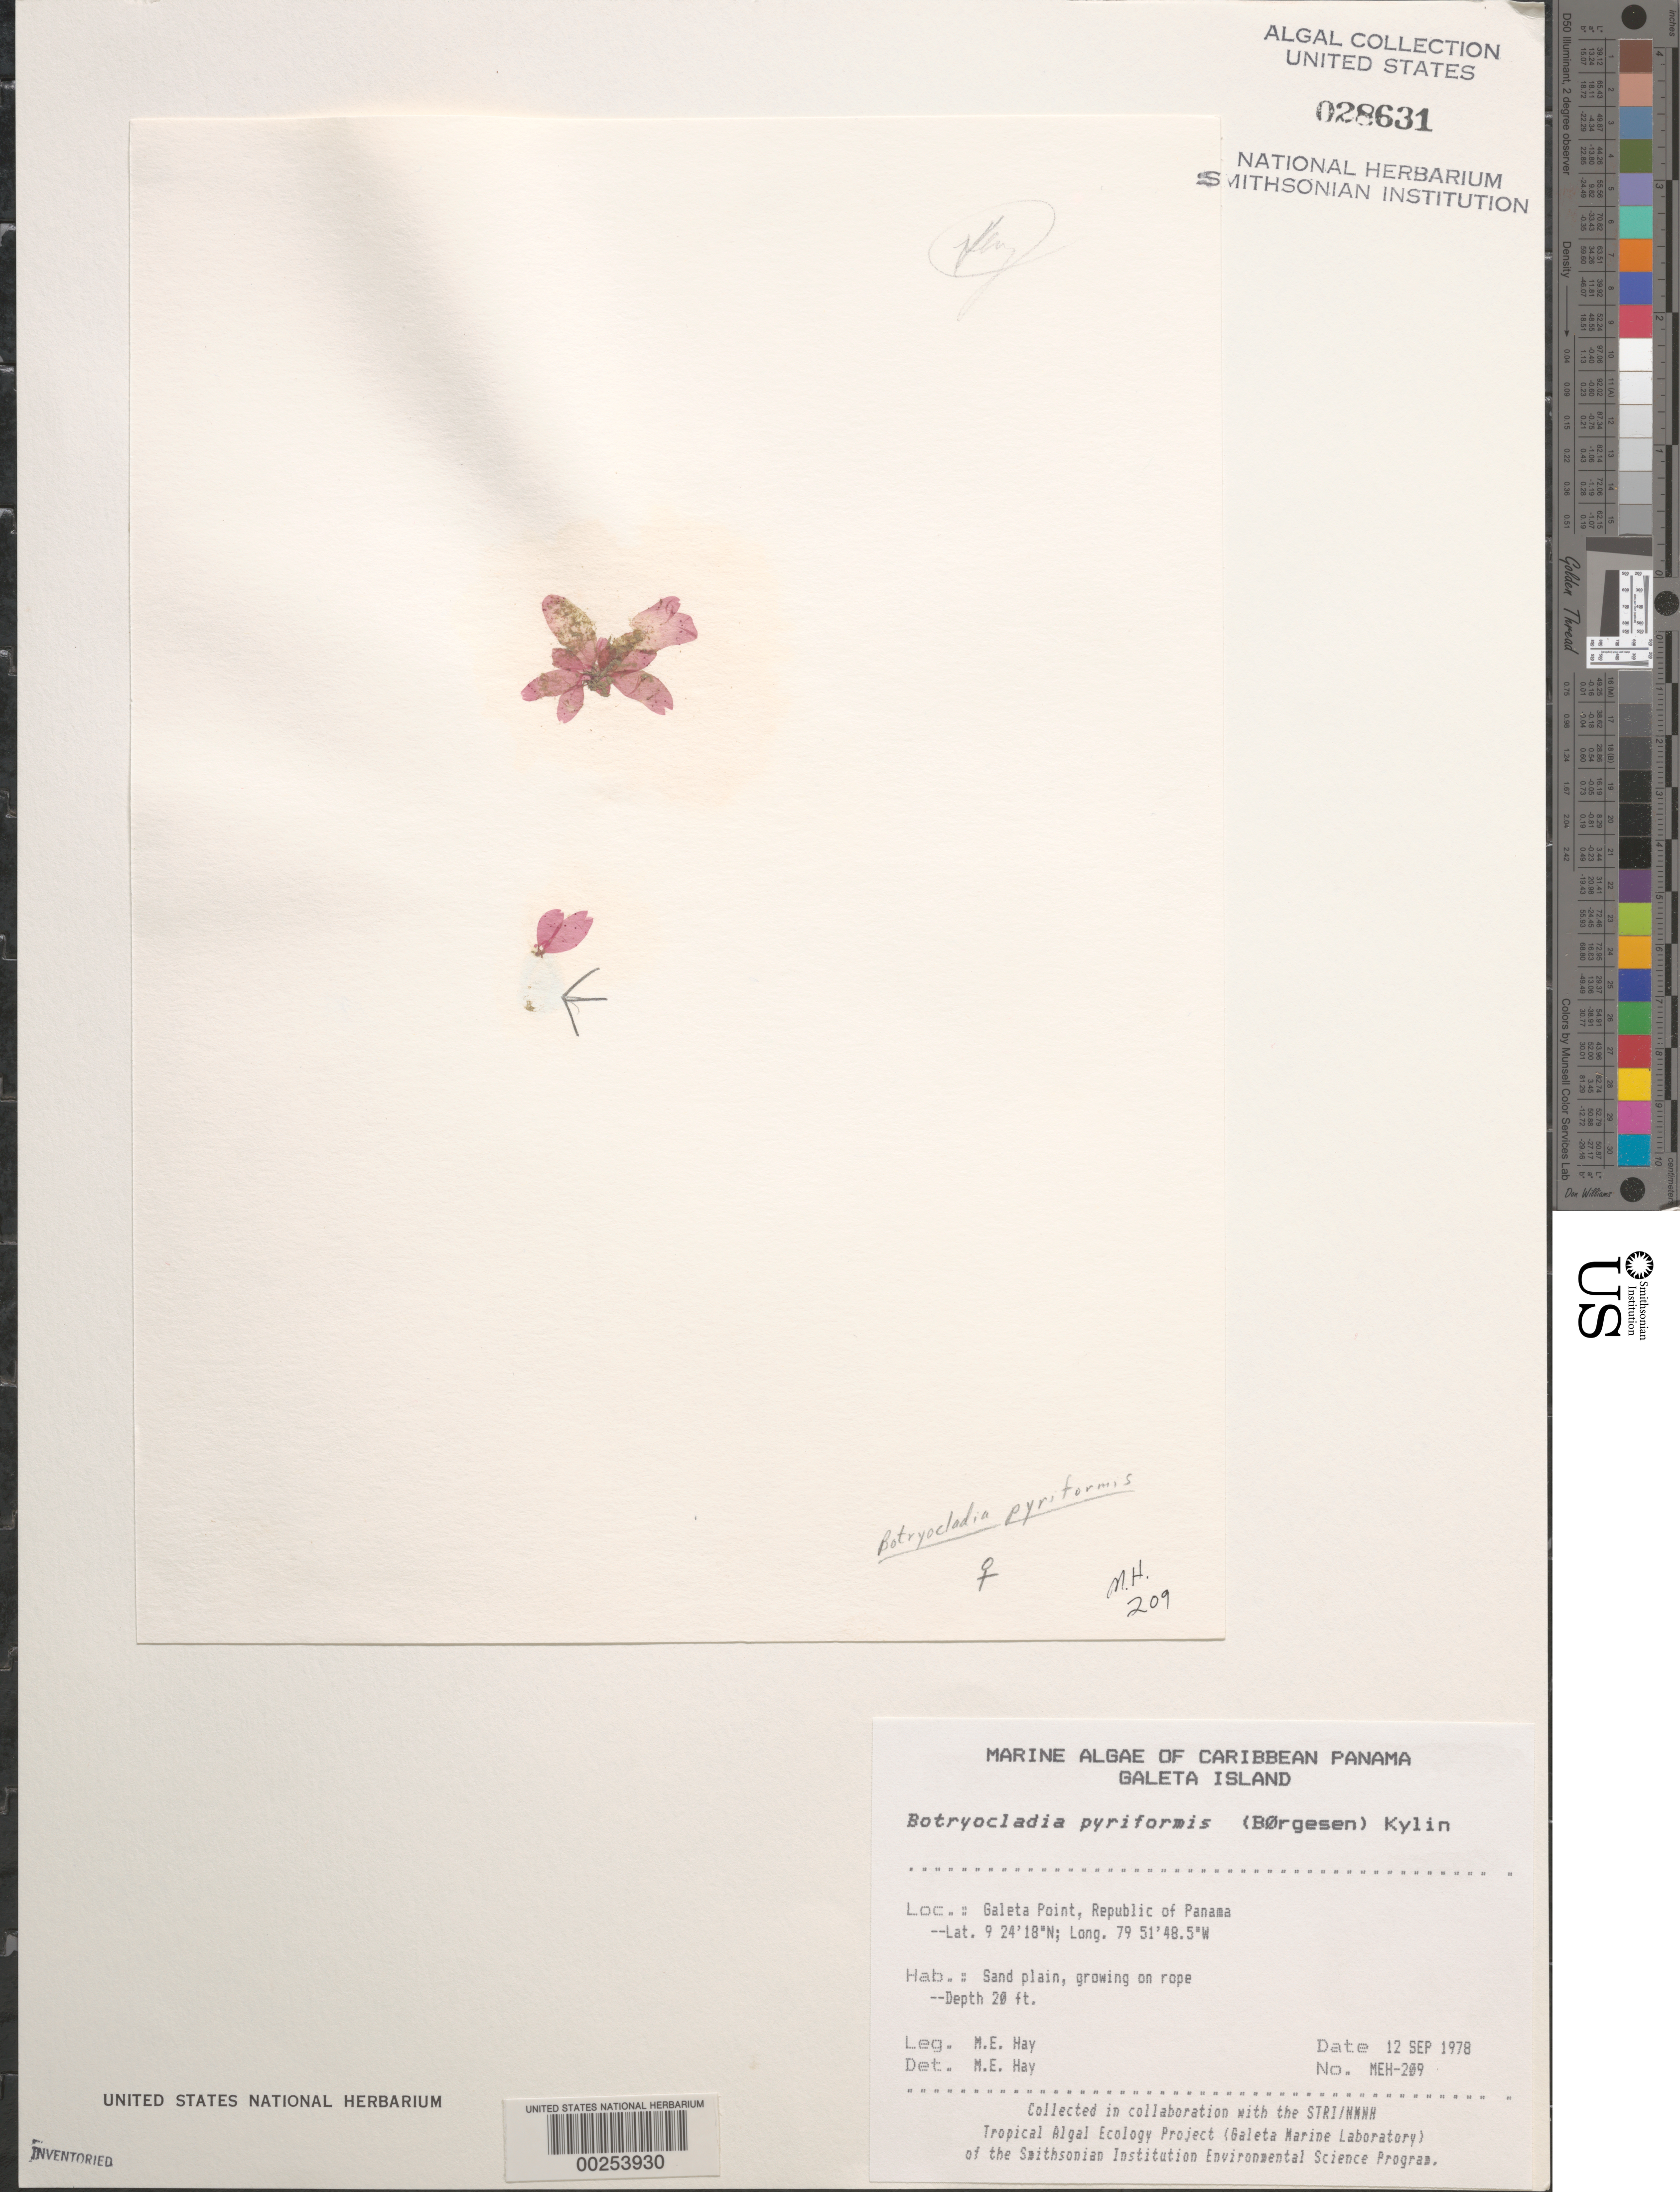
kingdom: Plantae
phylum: Rhodophyta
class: Florideophyceae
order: Rhodymeniales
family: Rhodymeniaceae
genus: Botryocladia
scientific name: Botryocladia pyriformis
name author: (Børgesen) Kylin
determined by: Hay, M. E.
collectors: M. E. Hay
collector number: MEH-209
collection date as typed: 12 Sep 1978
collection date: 1978-09-12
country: Panama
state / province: Colón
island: Galeta Island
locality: Galeta Point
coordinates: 9 24' 18" N, 79 51' 48.5" W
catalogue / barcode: US 28631